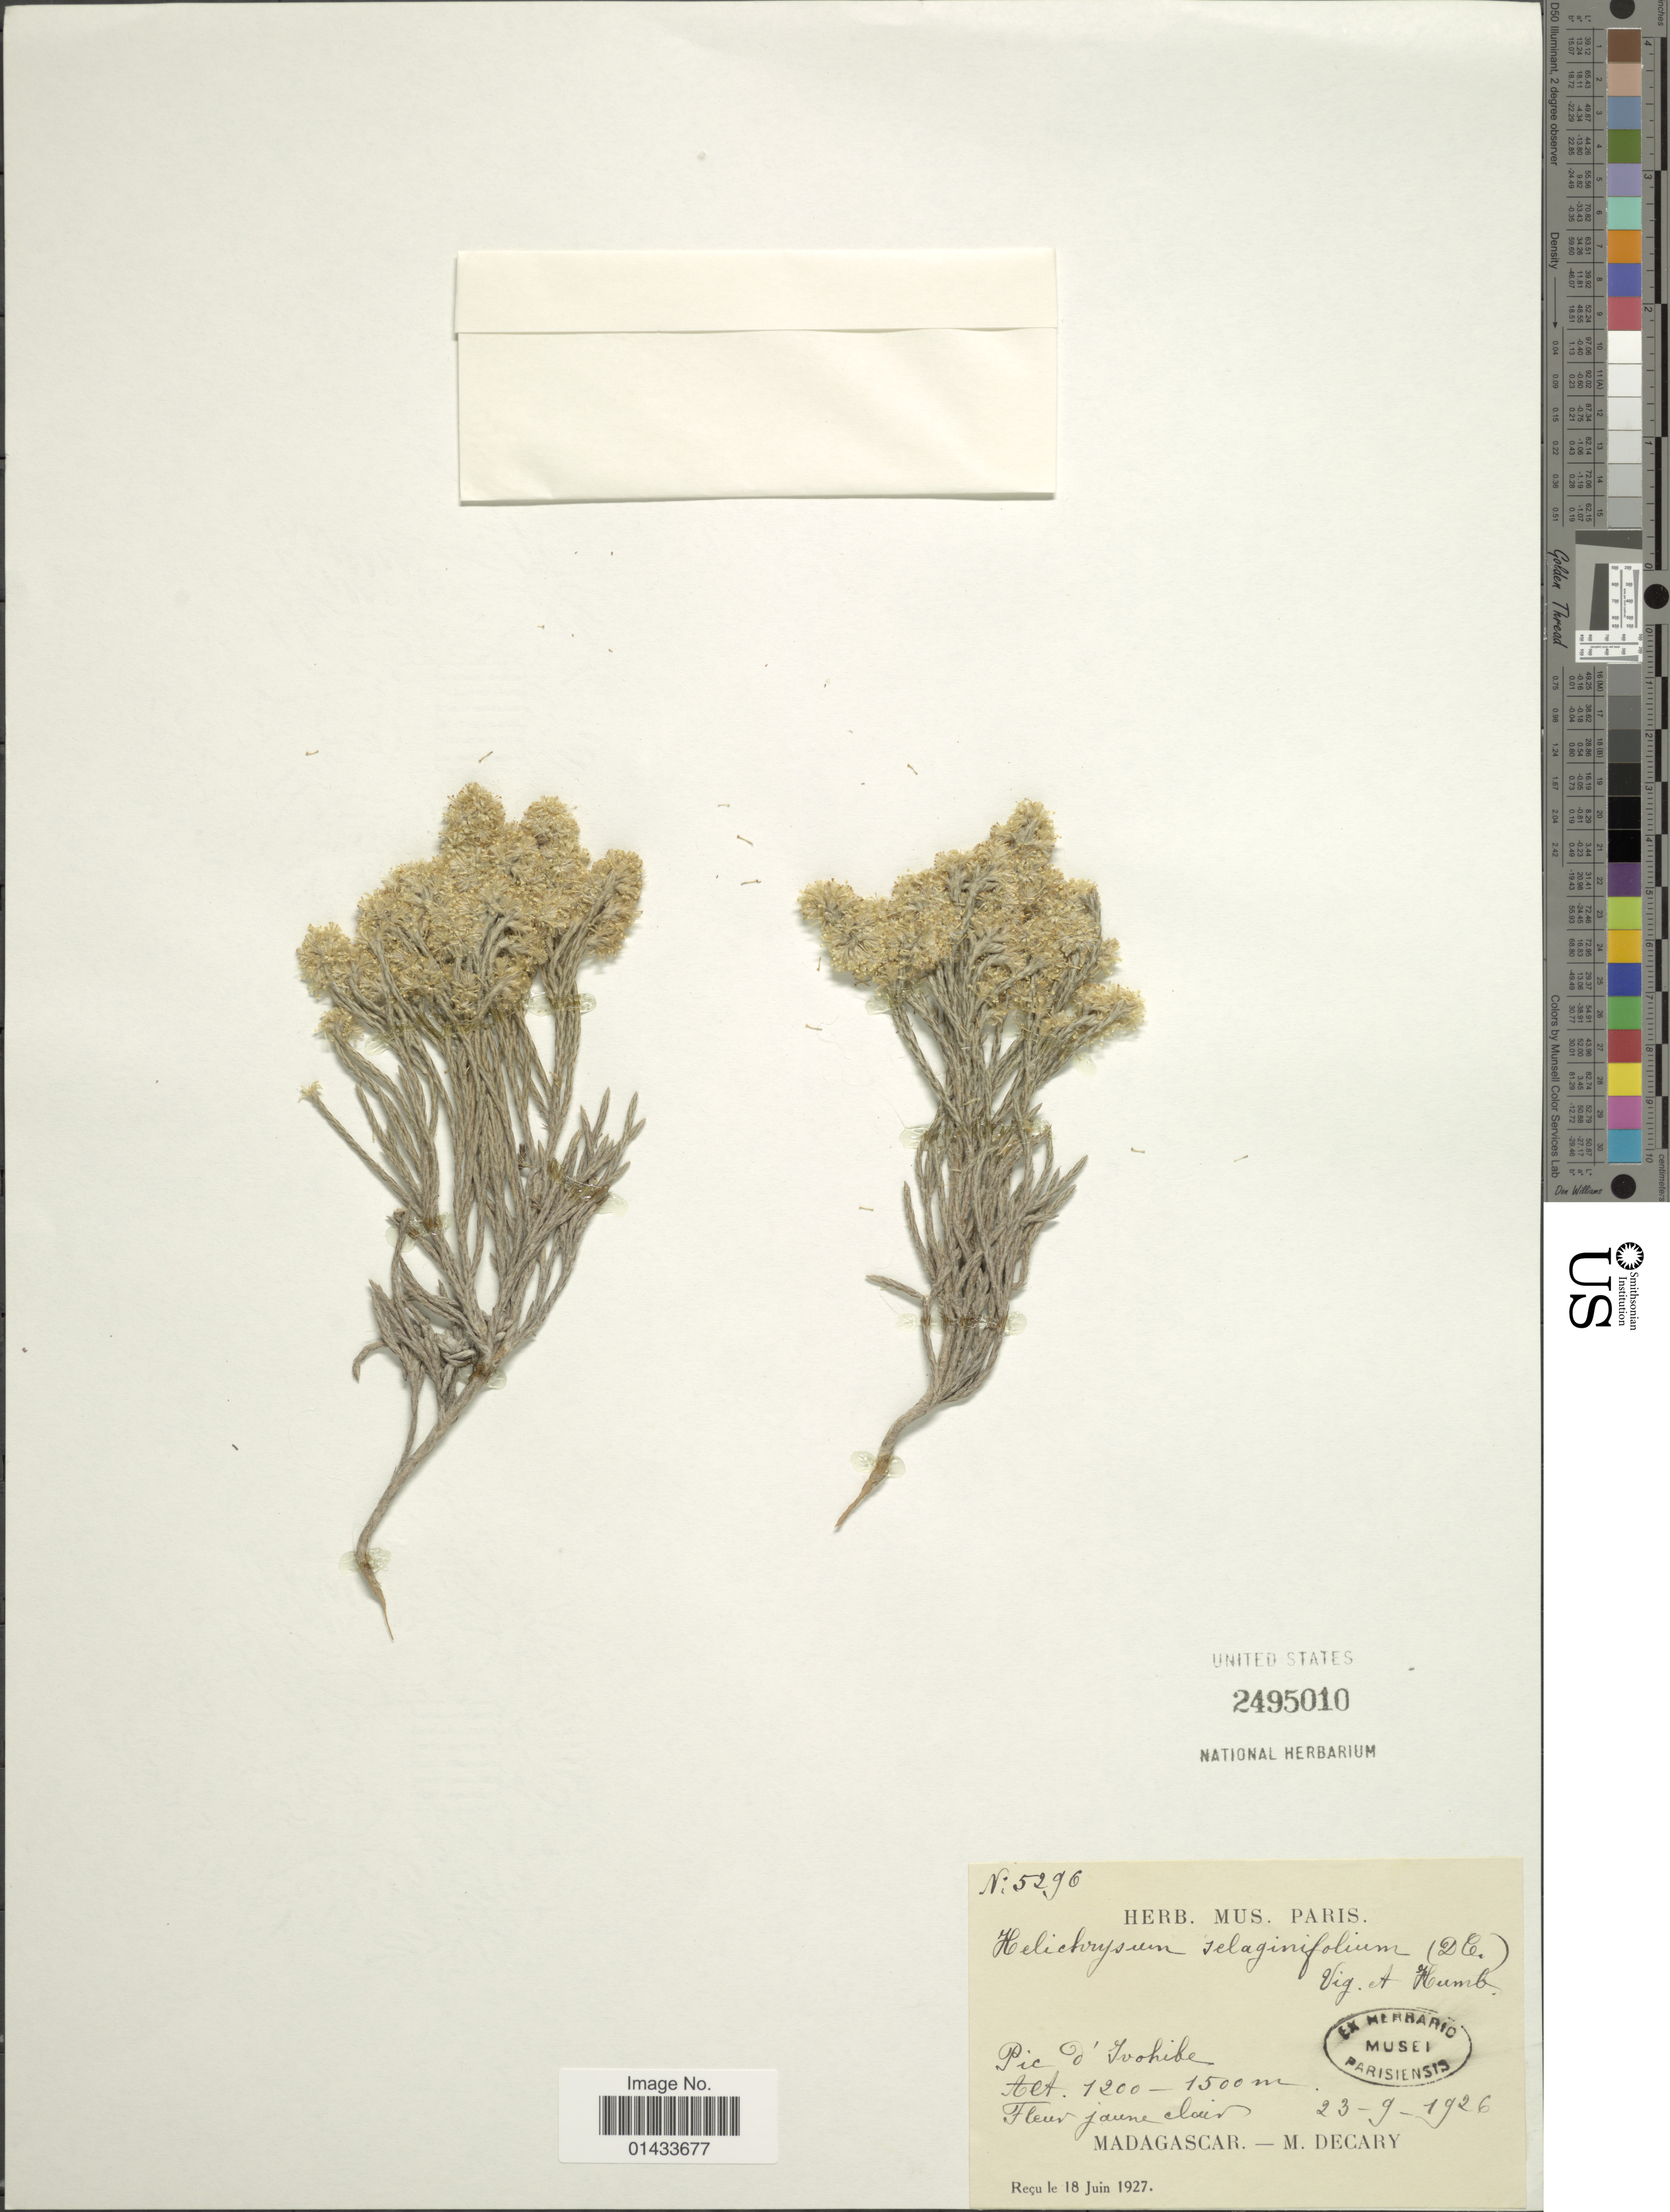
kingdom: Plantae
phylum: Tracheophyta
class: Magnoliopsida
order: Asterales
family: Asteraceae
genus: Helichrysum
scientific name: Helichrysum selaginifolium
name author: (Bojer ex DC.) R. Vig. & Humbert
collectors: R. Decary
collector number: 5296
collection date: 1926-09-23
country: Madagascar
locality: Pic d'Ivohibe, Fleur jaune clair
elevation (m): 1200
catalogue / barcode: US 2495010